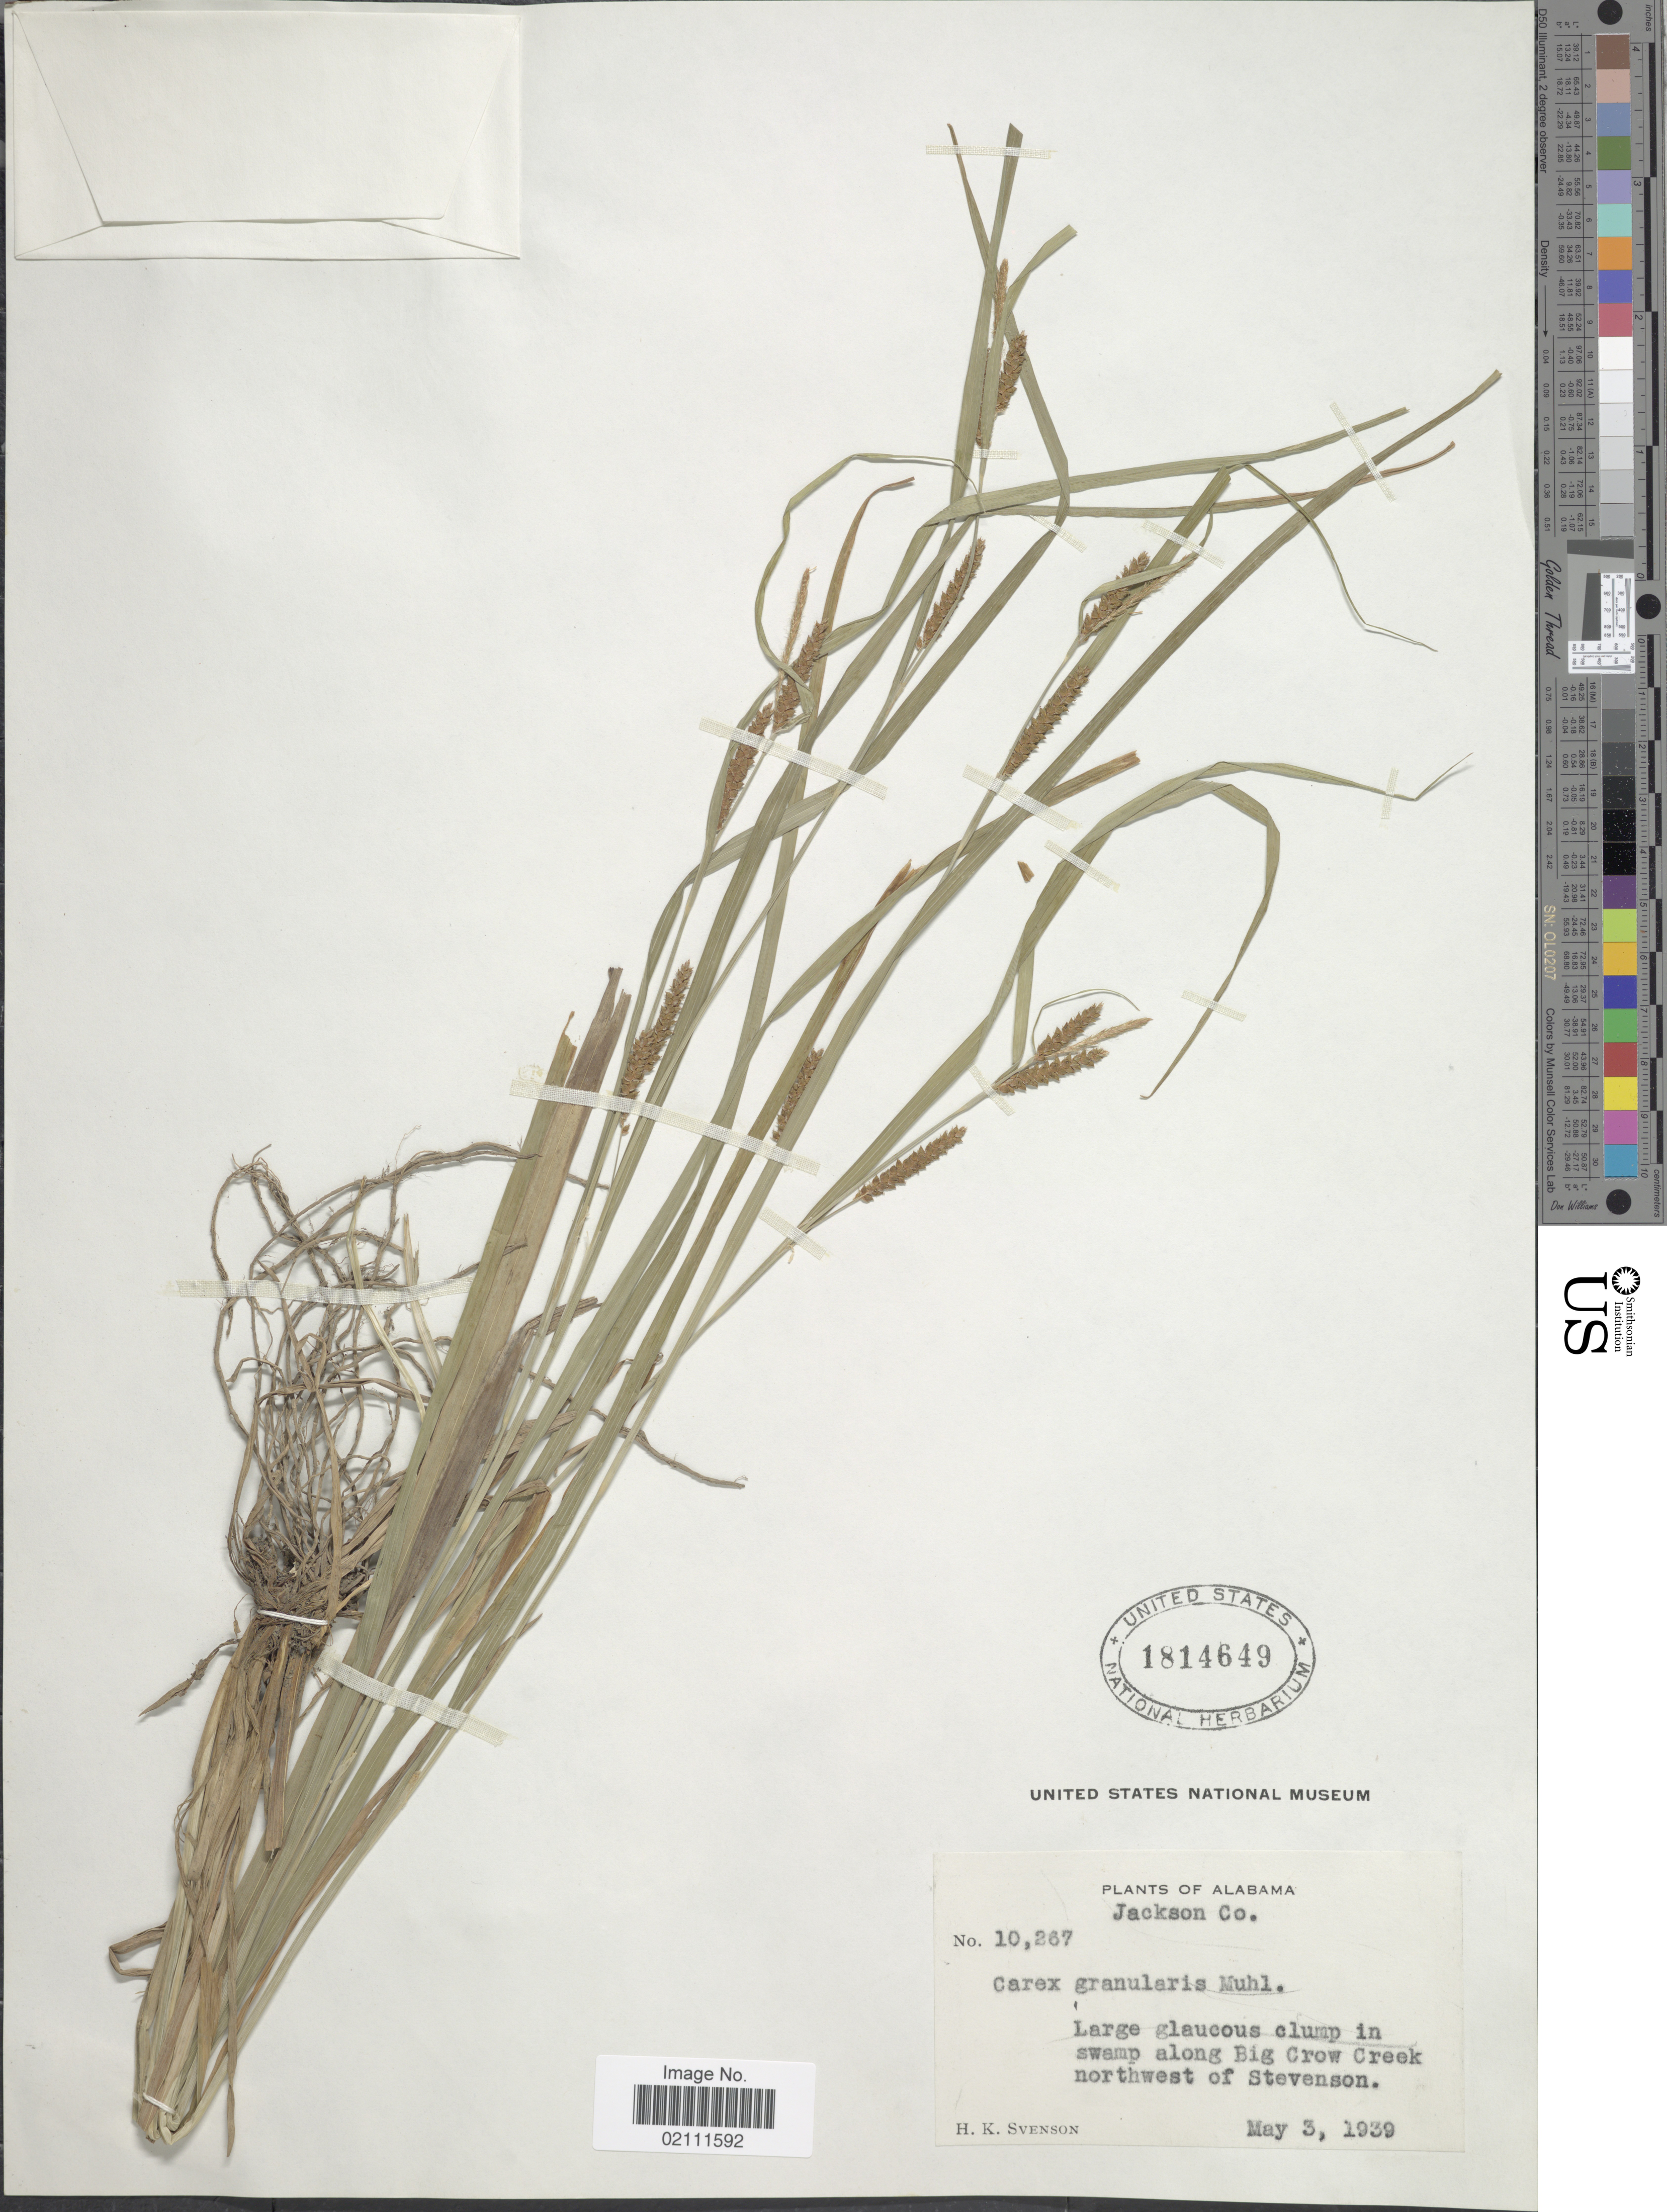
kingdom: Plantae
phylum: Tracheophyta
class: Liliopsida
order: Poales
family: Cyperaceae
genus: Carex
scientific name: Carex granularis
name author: Muhl. ex Willd.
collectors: H. K. Svenson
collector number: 10267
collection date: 1939-05-03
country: United States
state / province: Alabama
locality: Jackson Co., in swamp along Big Crow Creek northwest of Stevenson.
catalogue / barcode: US 1814649